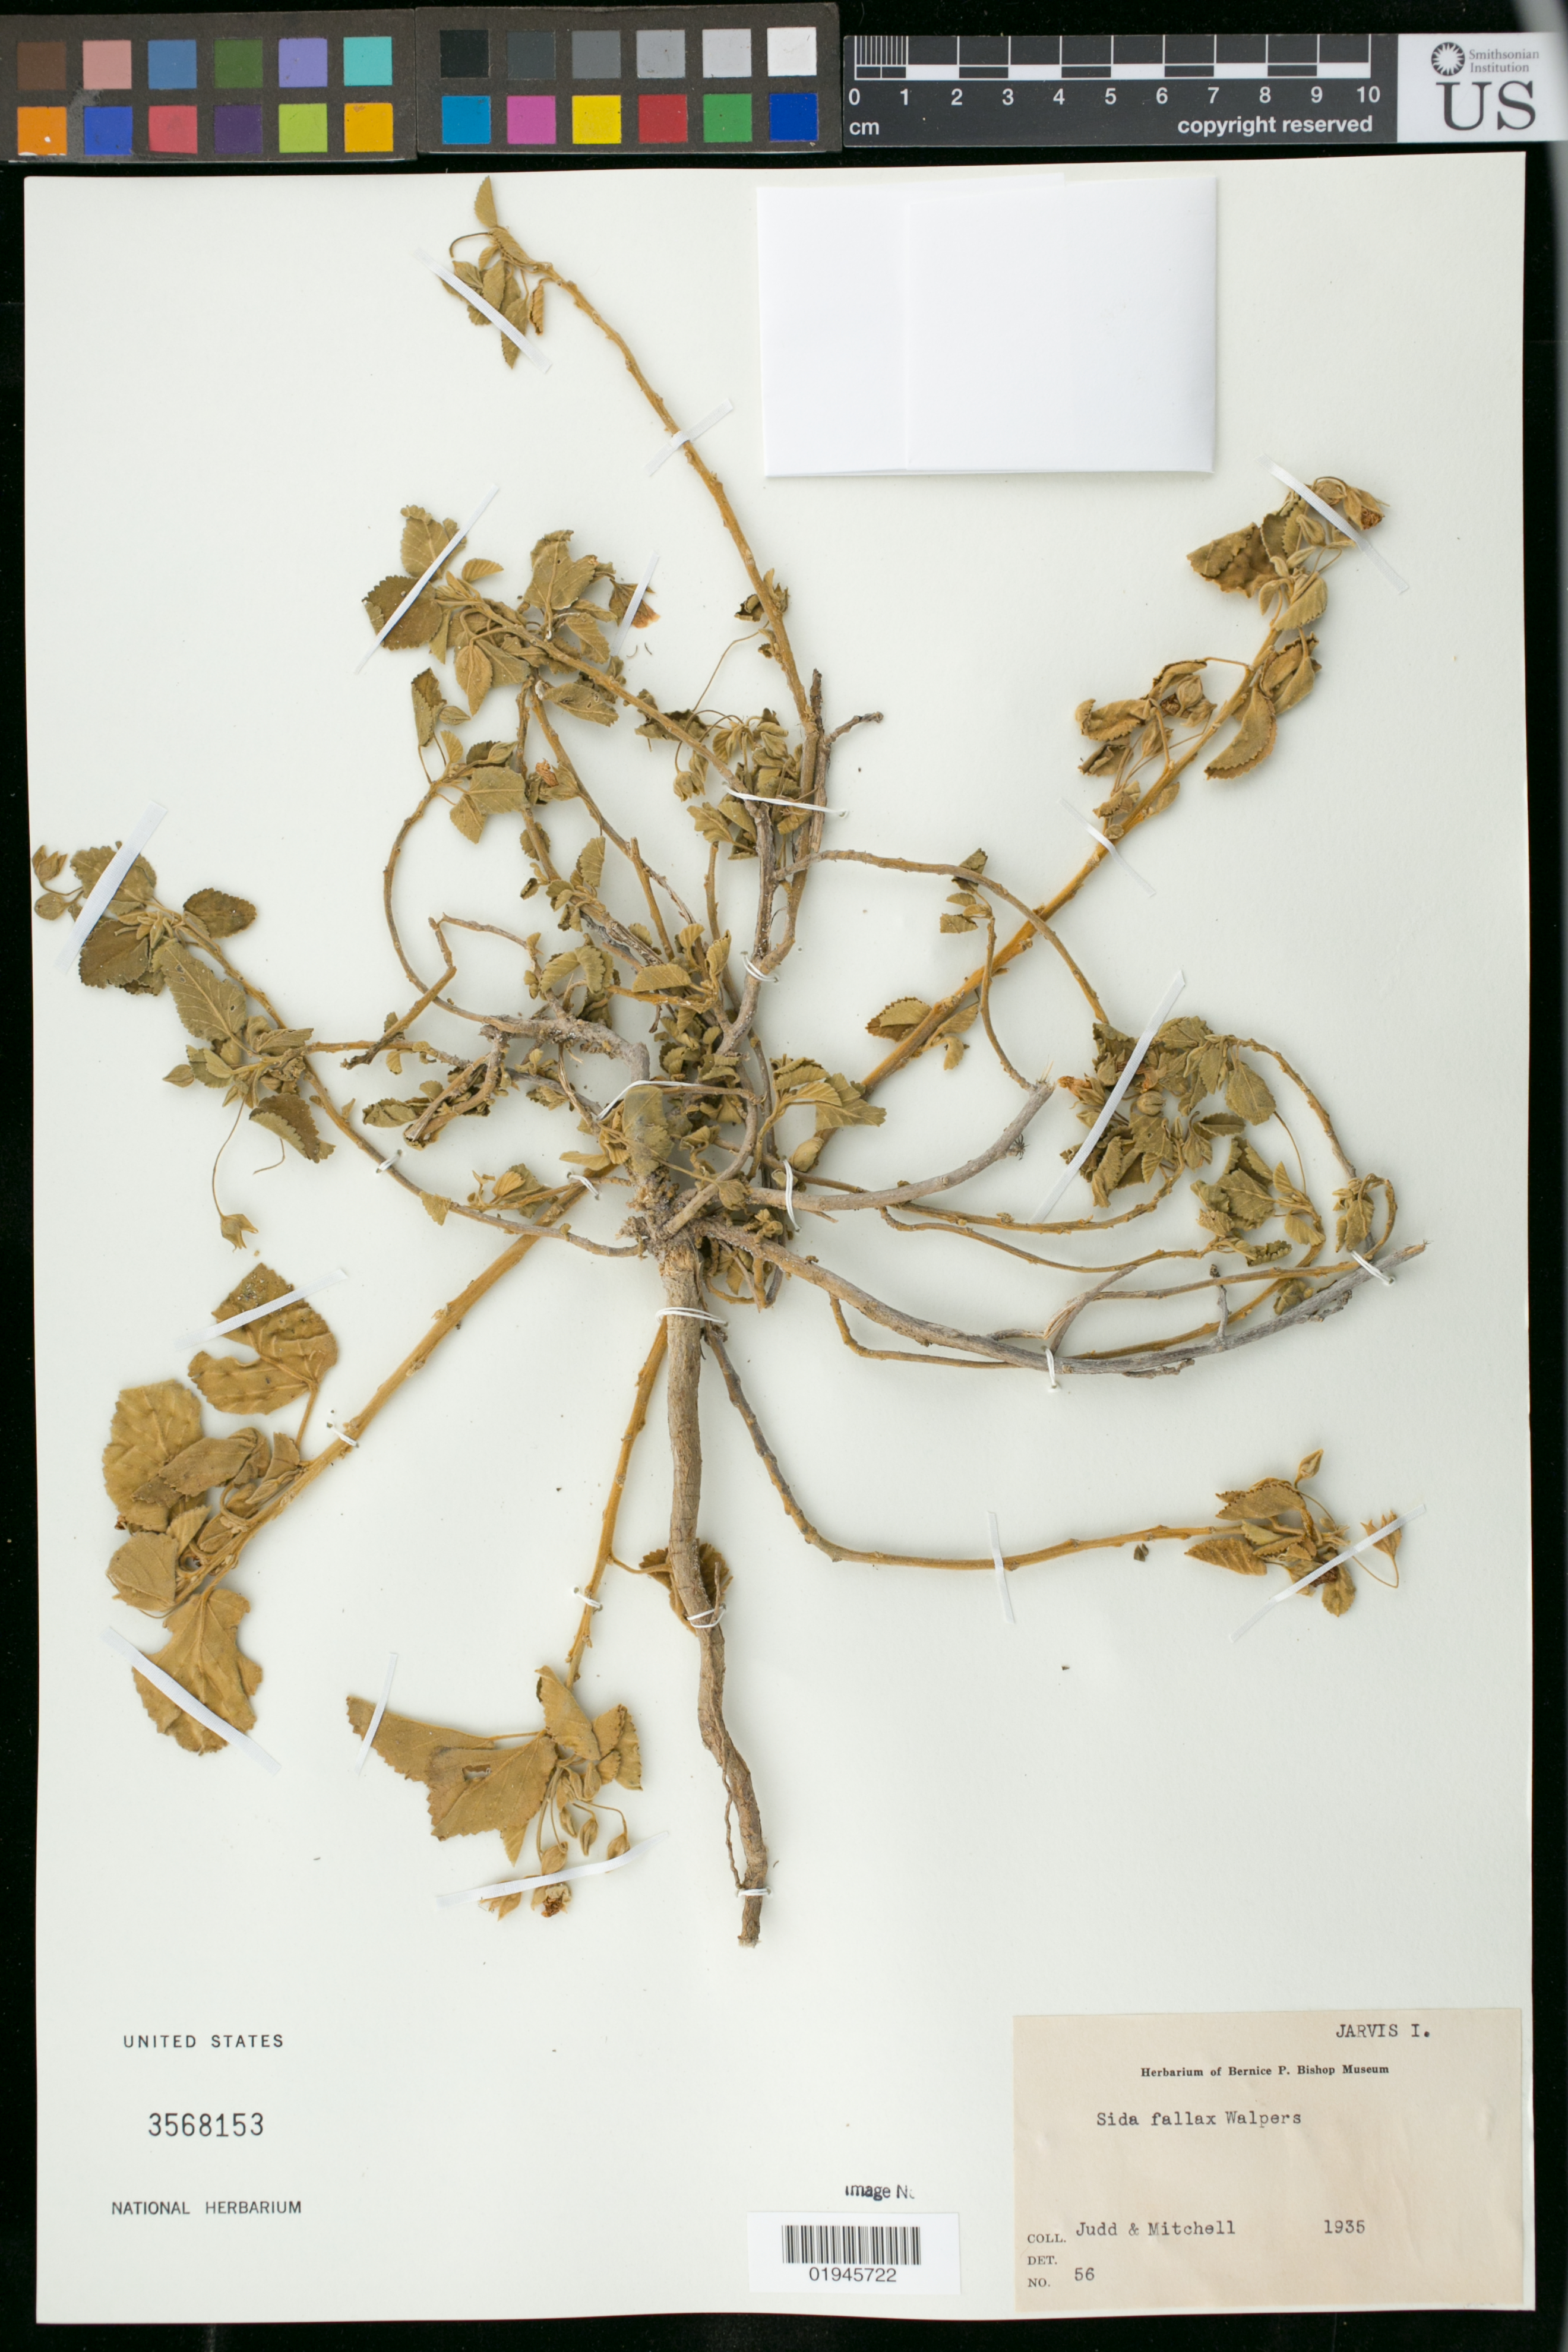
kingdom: Plantae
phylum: Tracheophyta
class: Magnoliopsida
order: Malvales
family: Malvaceae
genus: Sida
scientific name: Sida fallax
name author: Walp.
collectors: A. Judd & D. D. Mitchell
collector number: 56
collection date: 1935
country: U.S. Administered Pacific Islands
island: Jarvis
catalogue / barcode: US 3568153